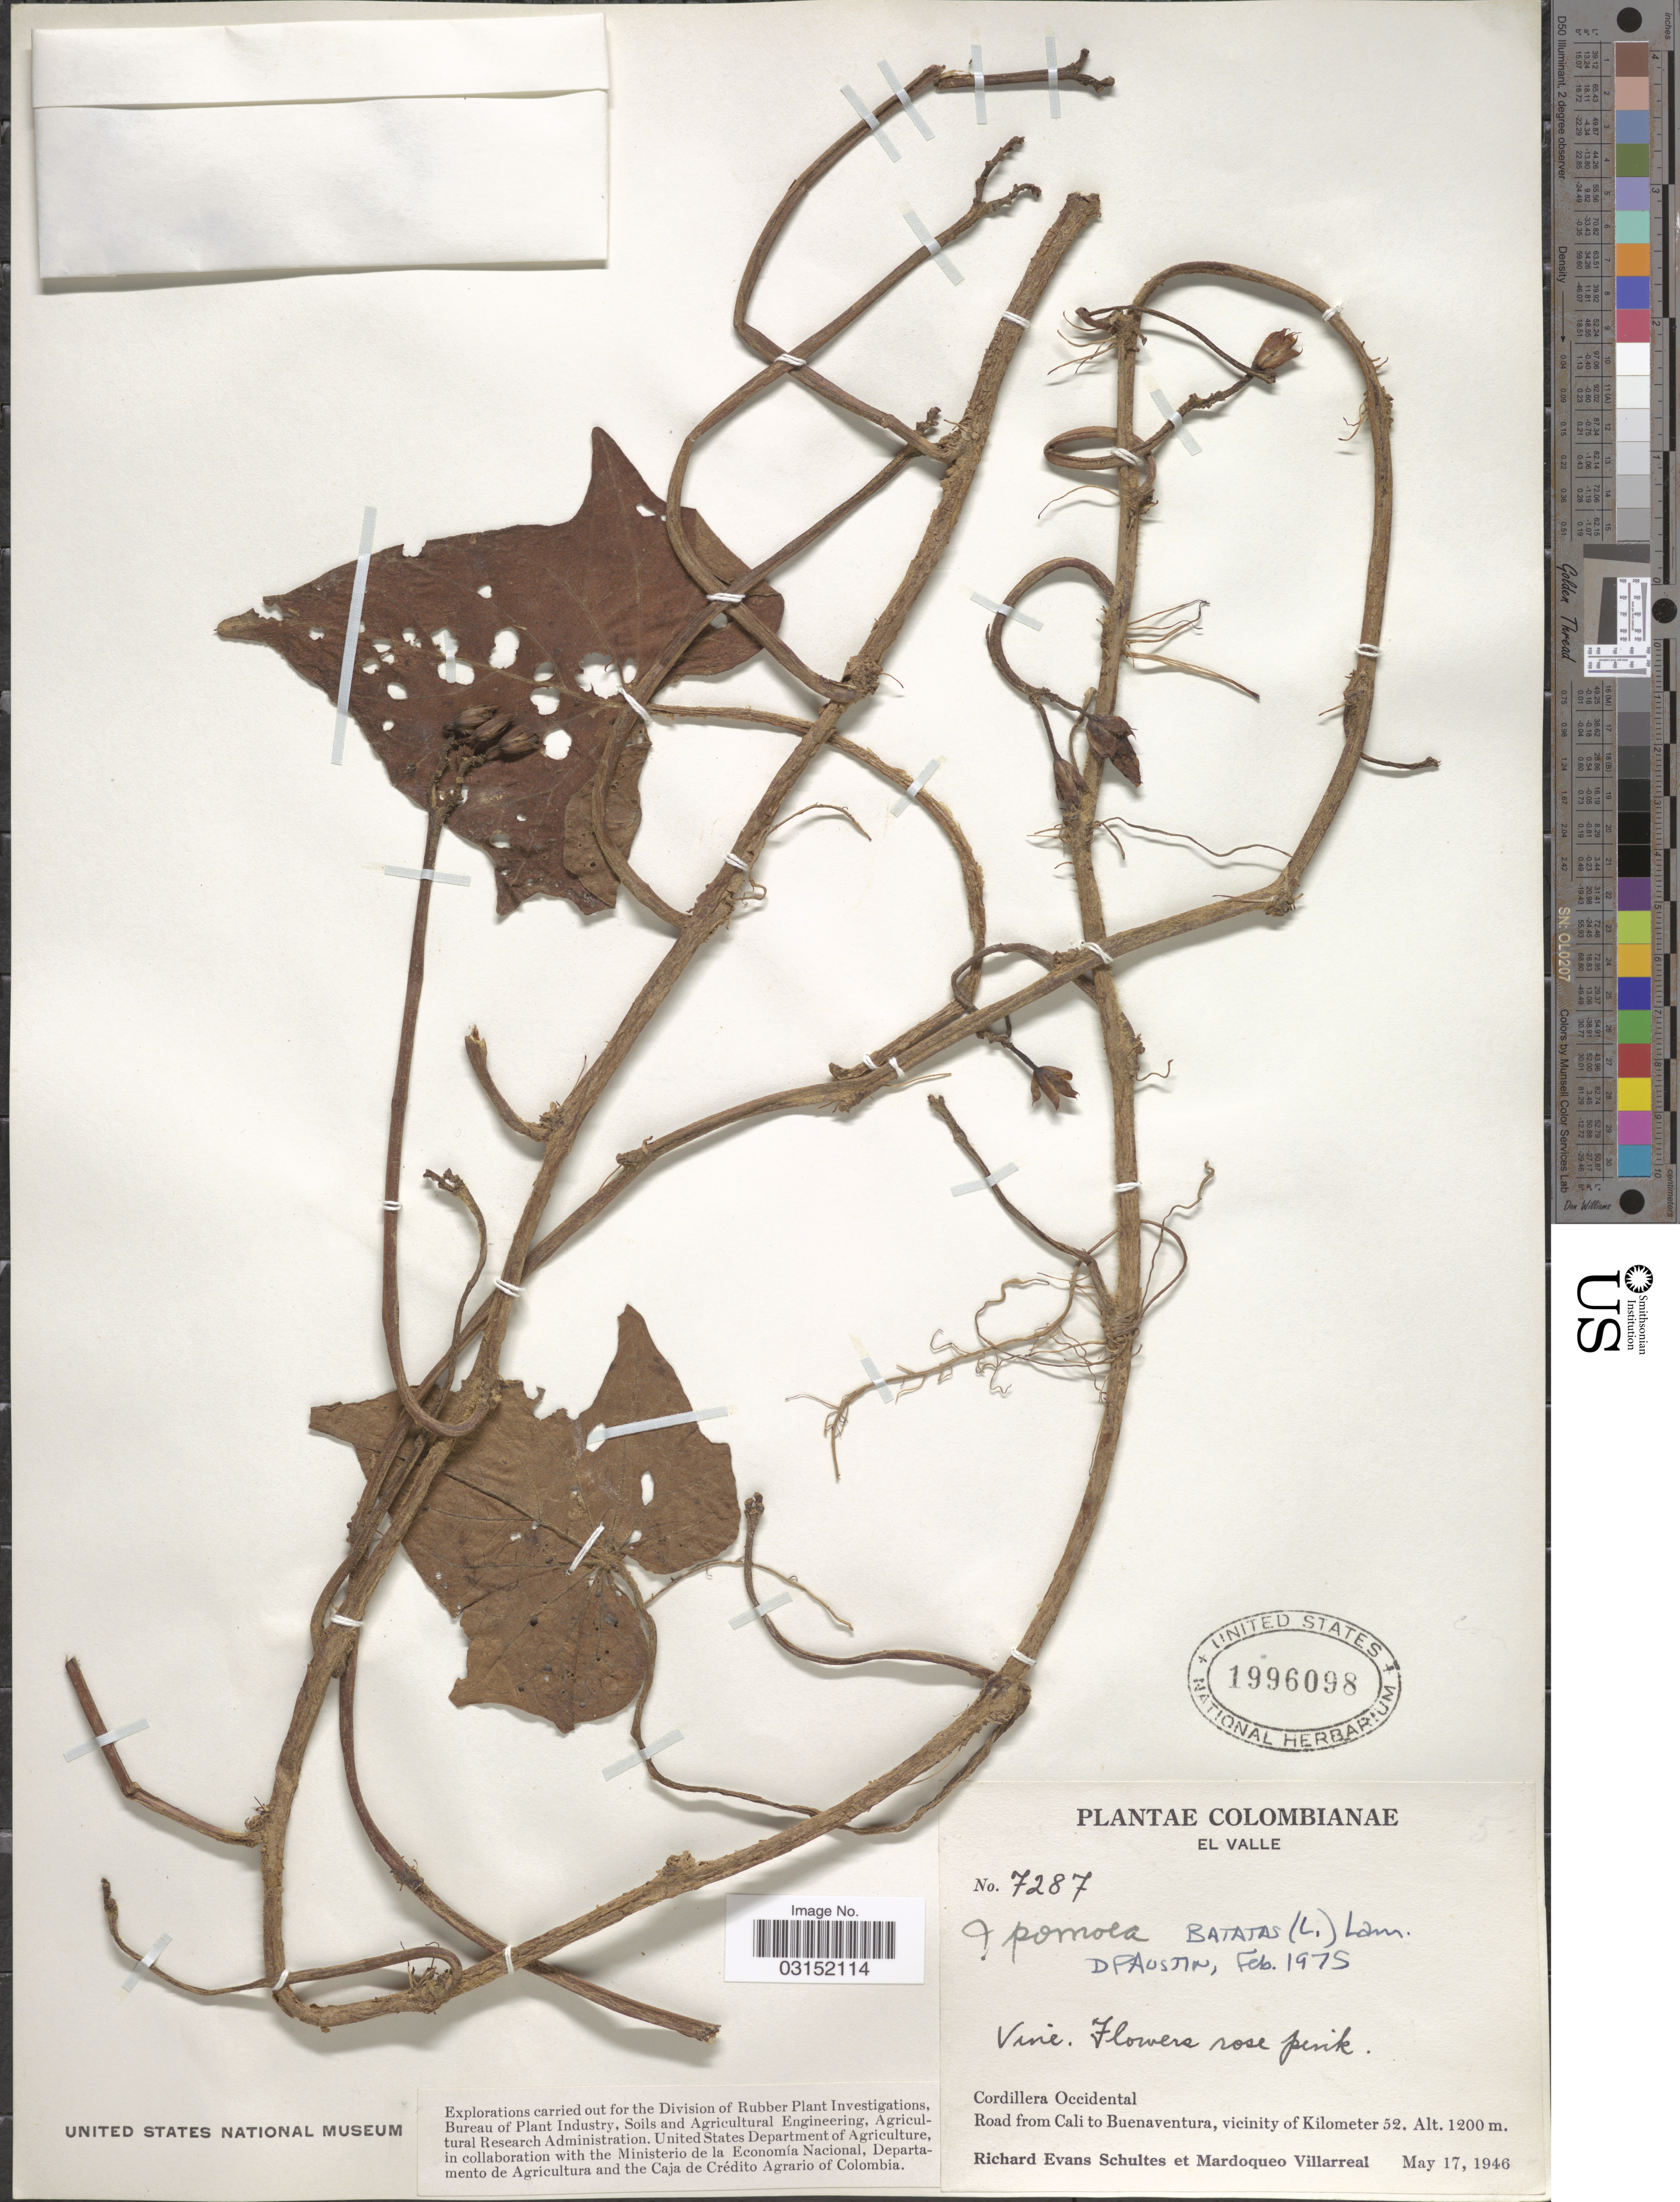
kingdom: Plantae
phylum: Tracheophyta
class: Magnoliopsida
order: Solanales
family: Convolvulaceae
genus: Ipomoea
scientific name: Ipomoea batatas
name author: (L.) Lam.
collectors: R. E. Schultes & M. Villarreal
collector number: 7287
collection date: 1946-05-17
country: Colombia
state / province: Valle del Cauca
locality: El Valle, Cordillera Occidental, Road from Cali to Buenaventura, vicinity of Kilometer 52.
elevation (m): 1200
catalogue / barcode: US 1996098